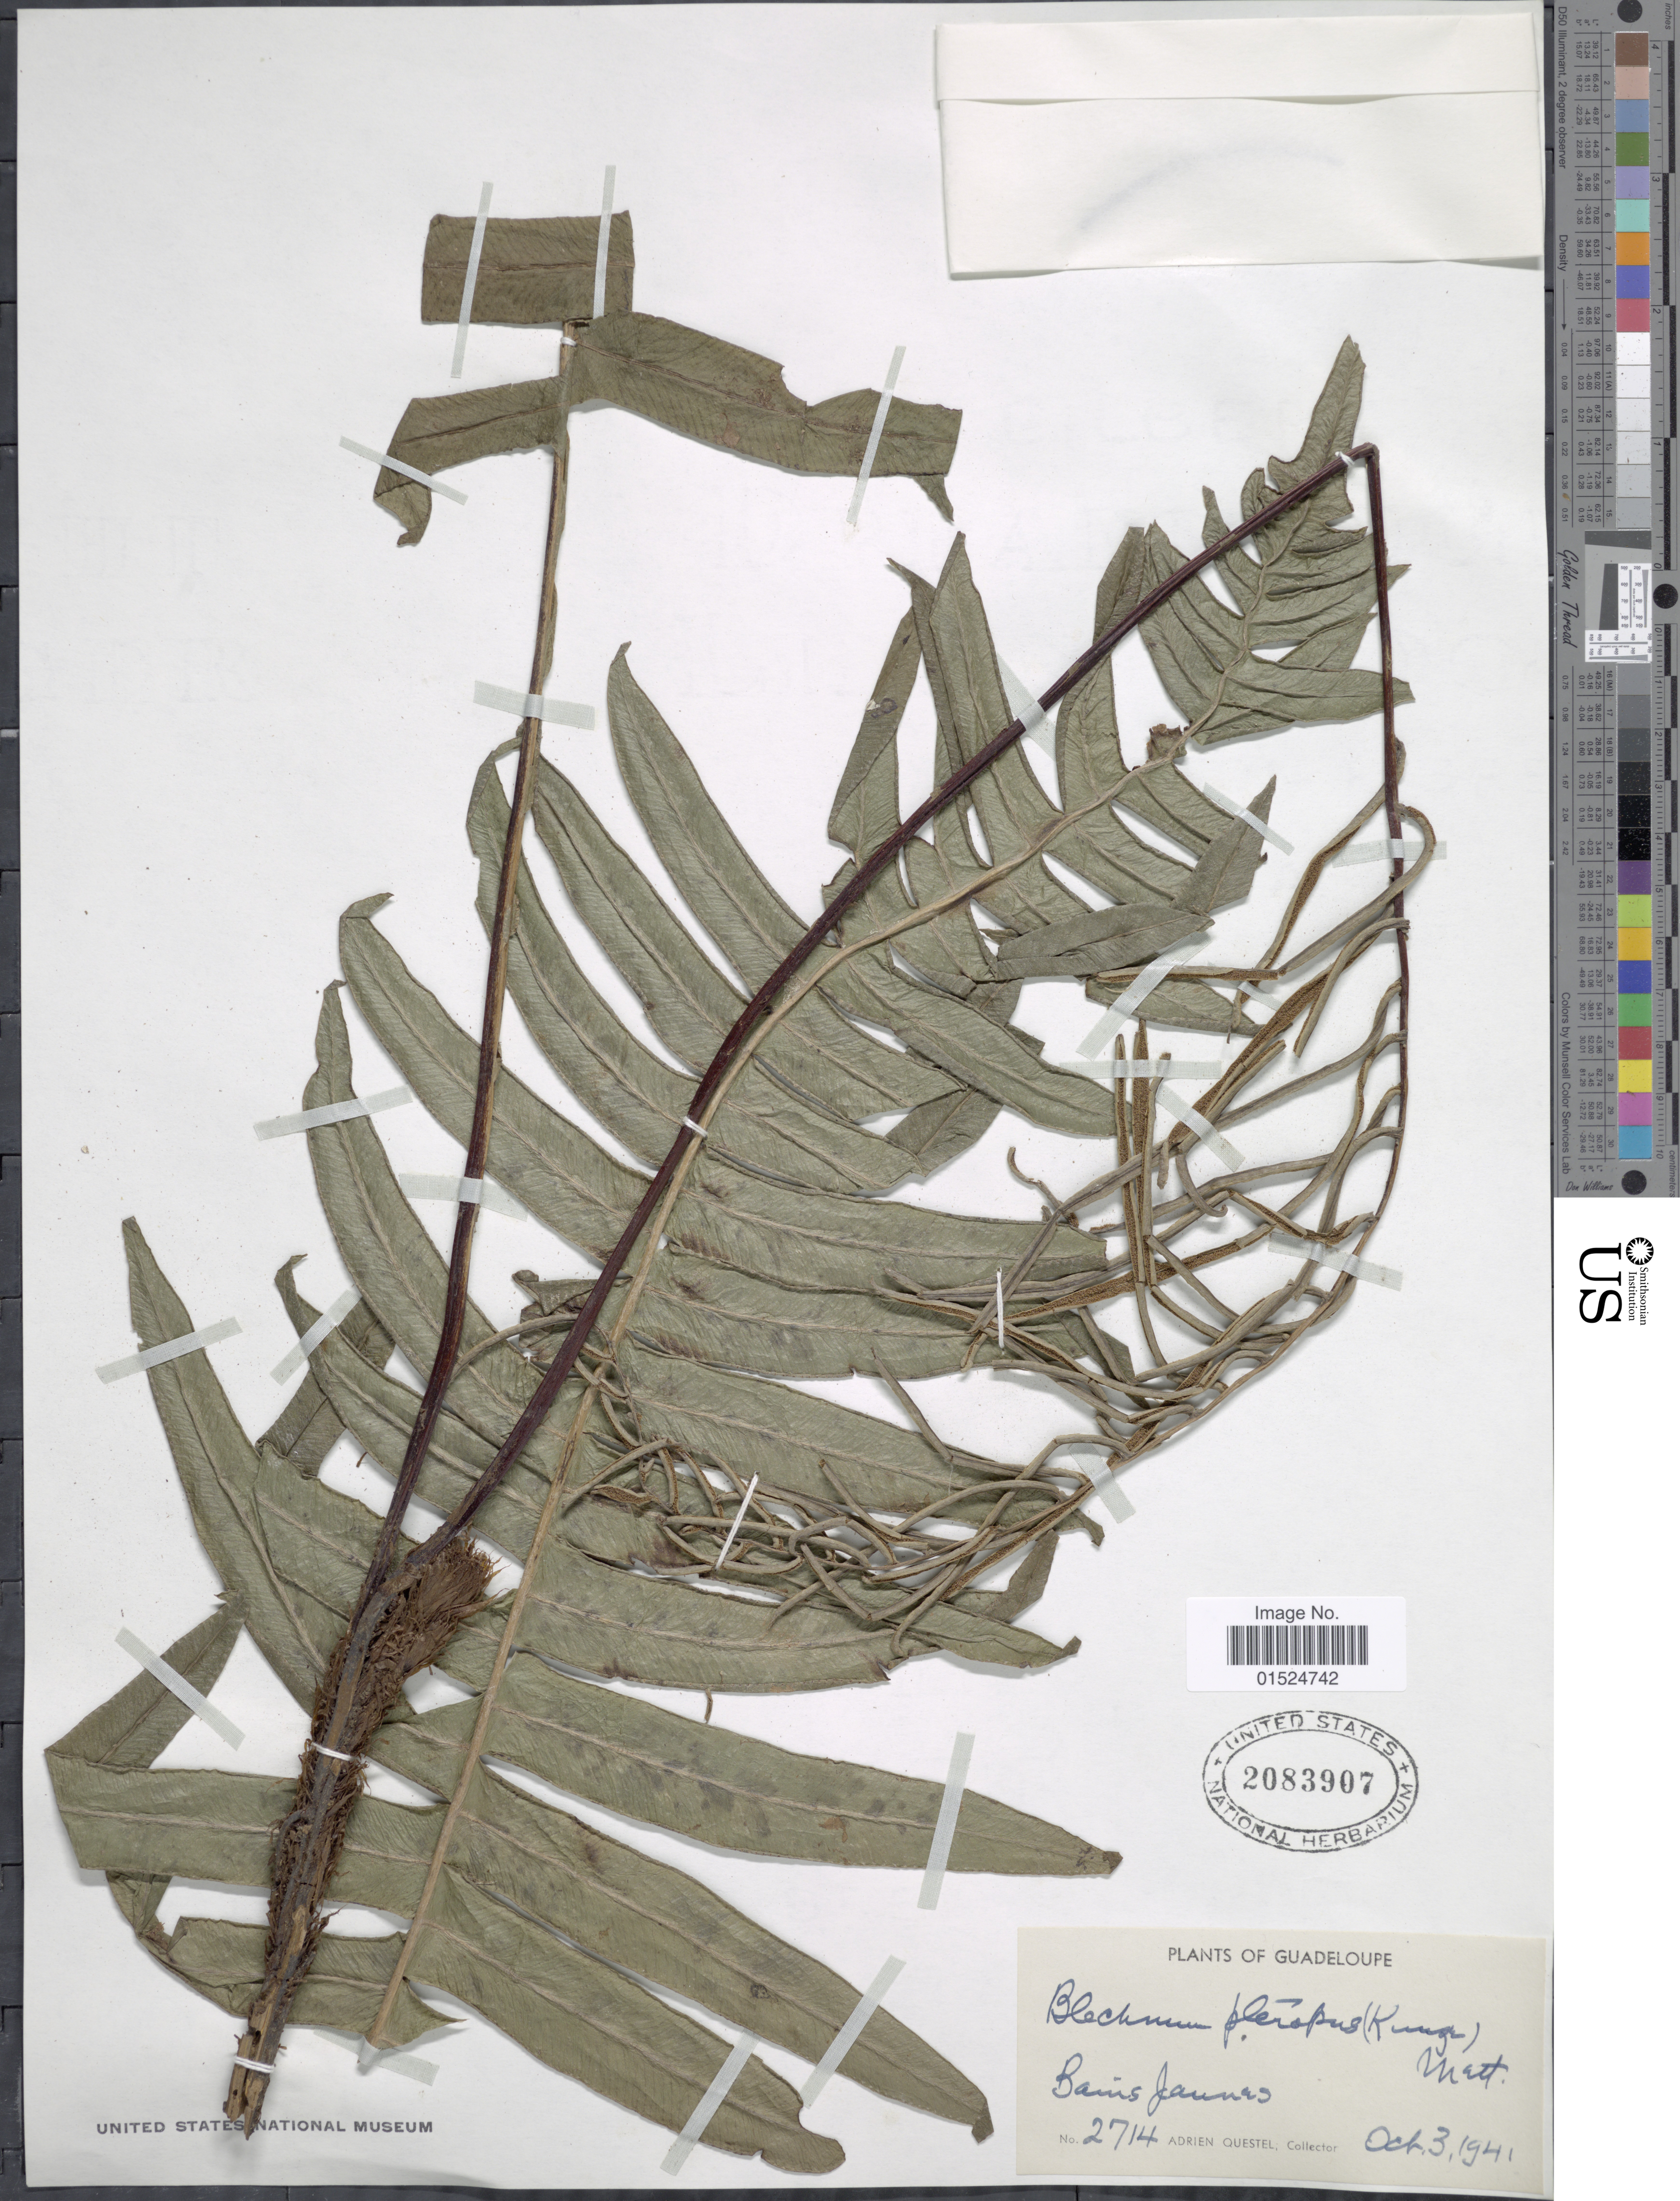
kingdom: Plantae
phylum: Tracheophyta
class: Polypodiopsida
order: Polypodiales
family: Blechnaceae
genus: Blechnum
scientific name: Blechnum exaltatum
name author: (Fée) Duek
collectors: A. Questel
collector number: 2714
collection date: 1941-10-03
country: Guadeloupe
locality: Bains James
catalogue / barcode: US 2083907